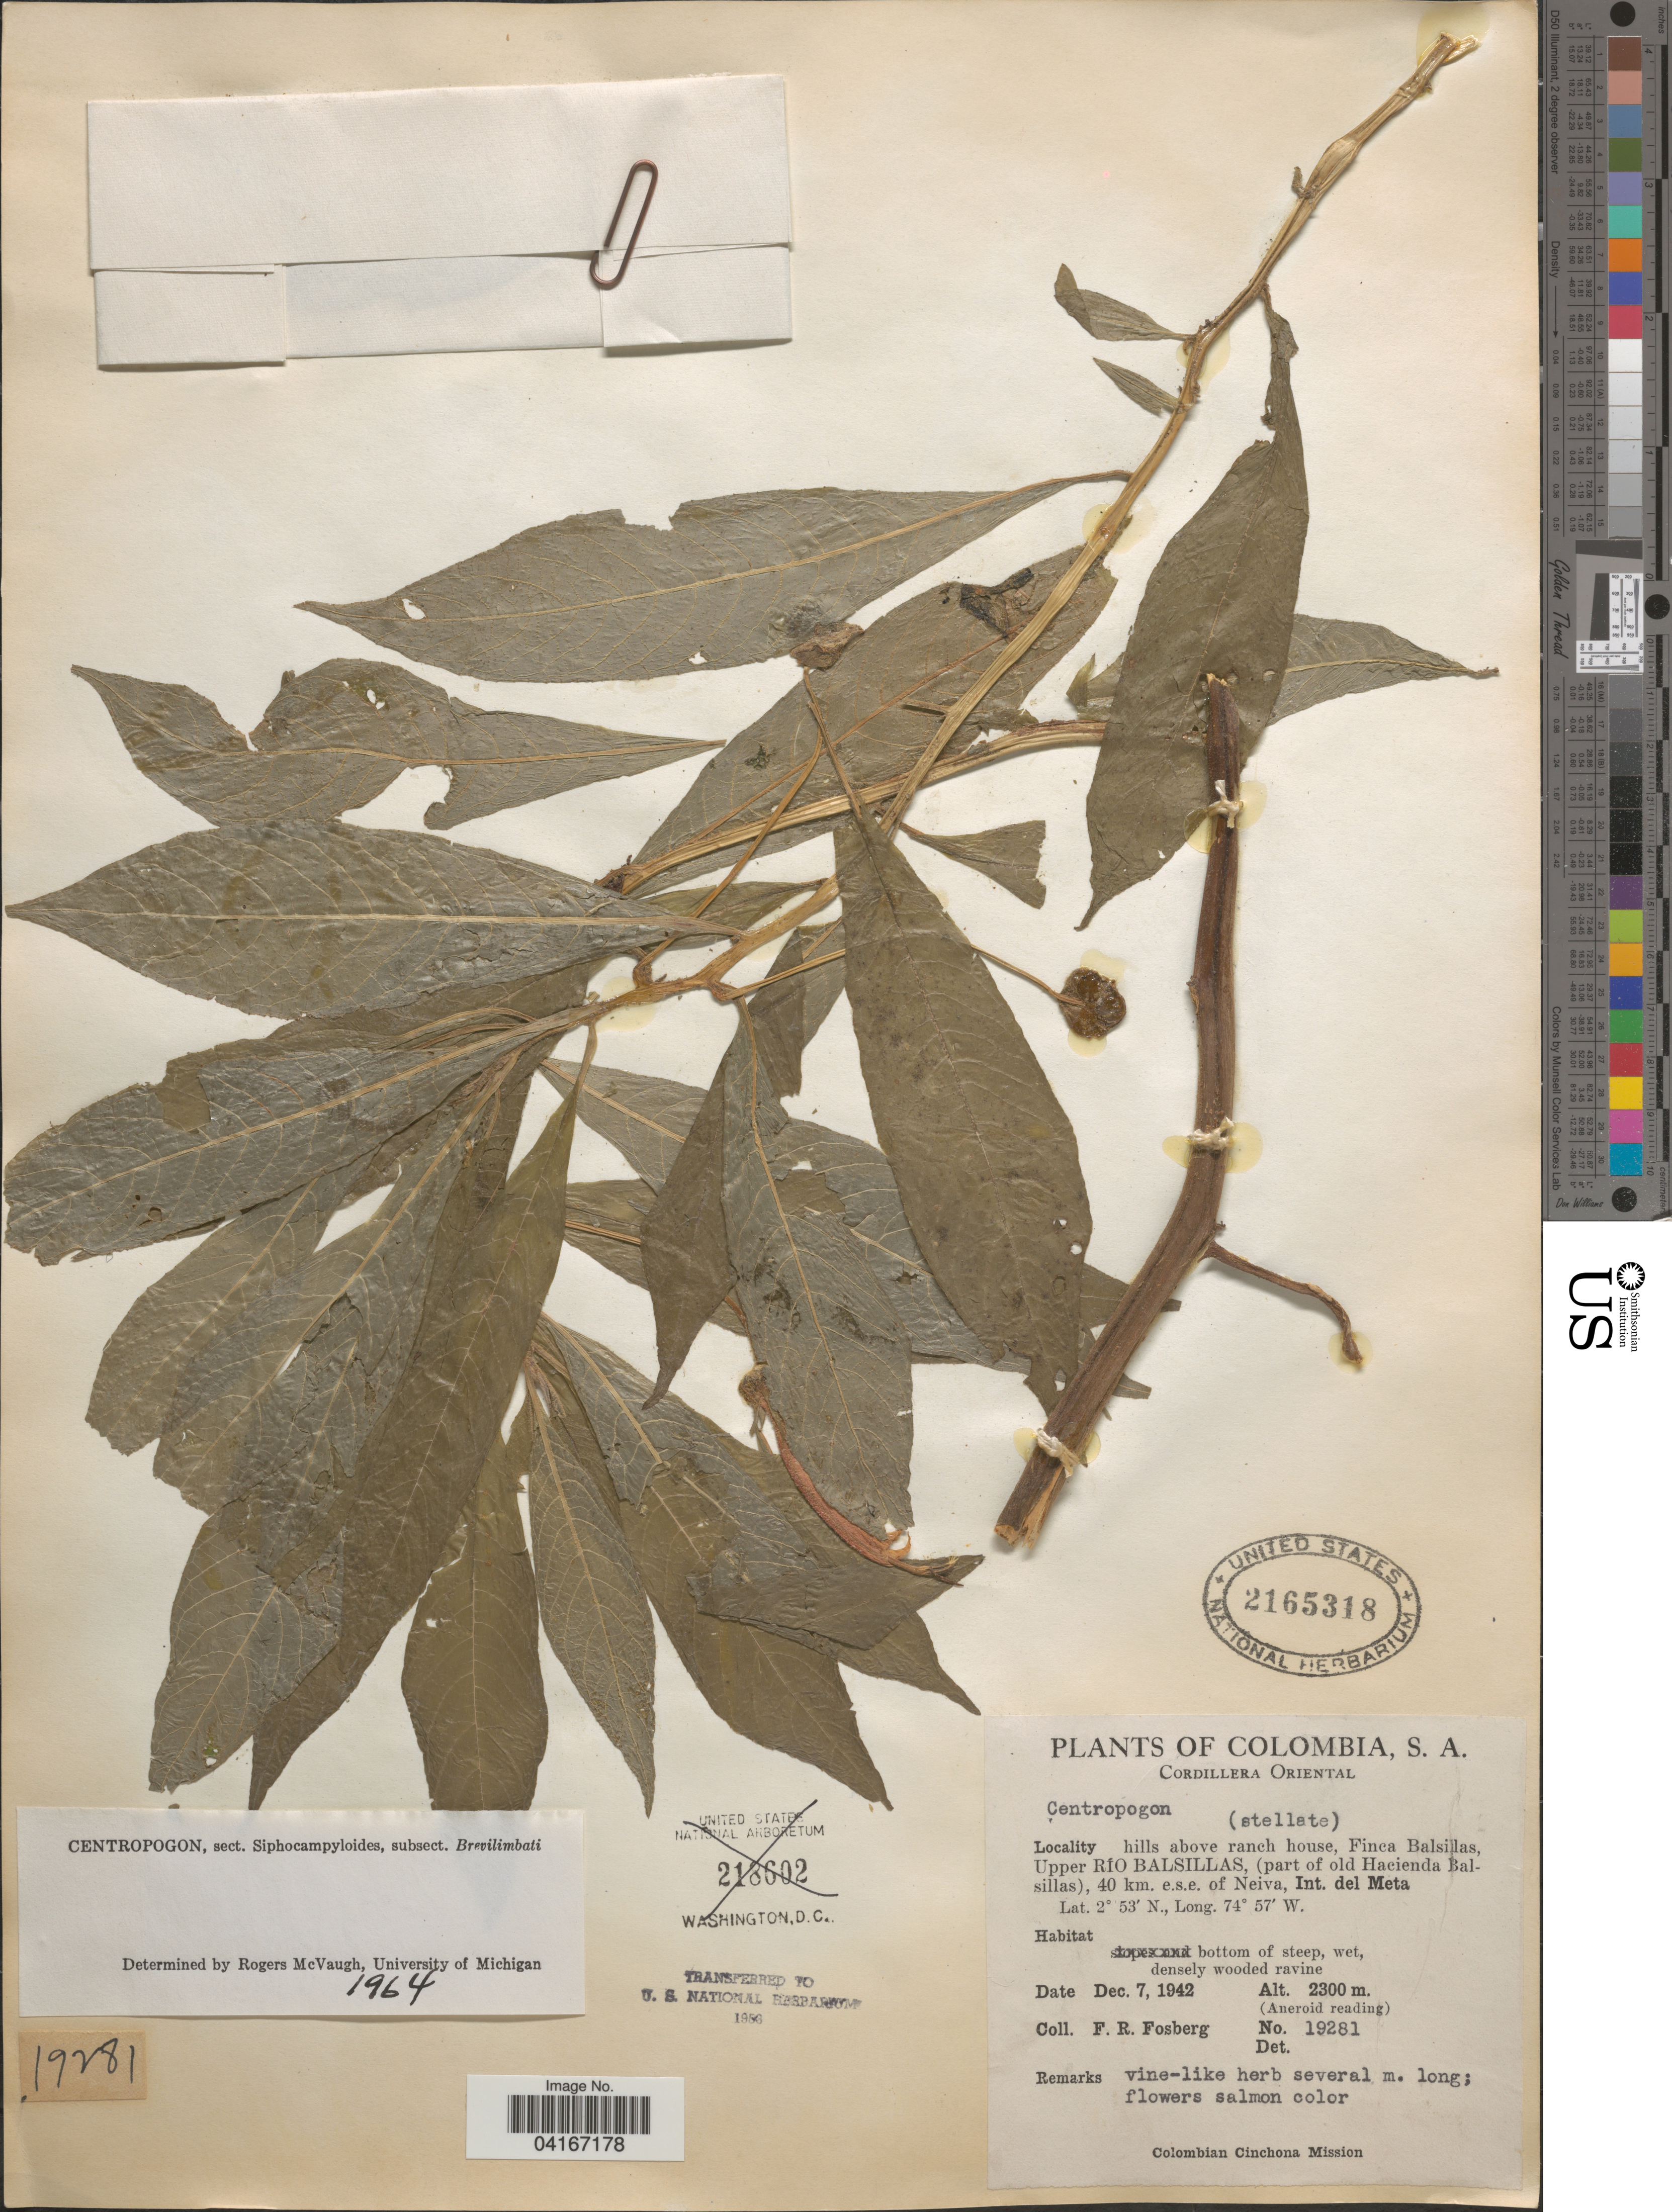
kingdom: Plantae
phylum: Tracheophyta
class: Magnoliopsida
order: Asterales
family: Campanulaceae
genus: Centropogon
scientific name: Centropogon sp.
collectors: F. R. Fosberg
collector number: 19281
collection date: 1942-12-07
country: Colombia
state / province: Meta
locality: Cordillera Oriental. Hills above ranch house, Finca Balsillas, Upper Río Balsillas, (part of old Hacienda Balsillas), 40 km. e.s.e. of Neiva, Int. del Meta. Colombian Cinchona Mission.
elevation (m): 2300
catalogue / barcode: US 2165318